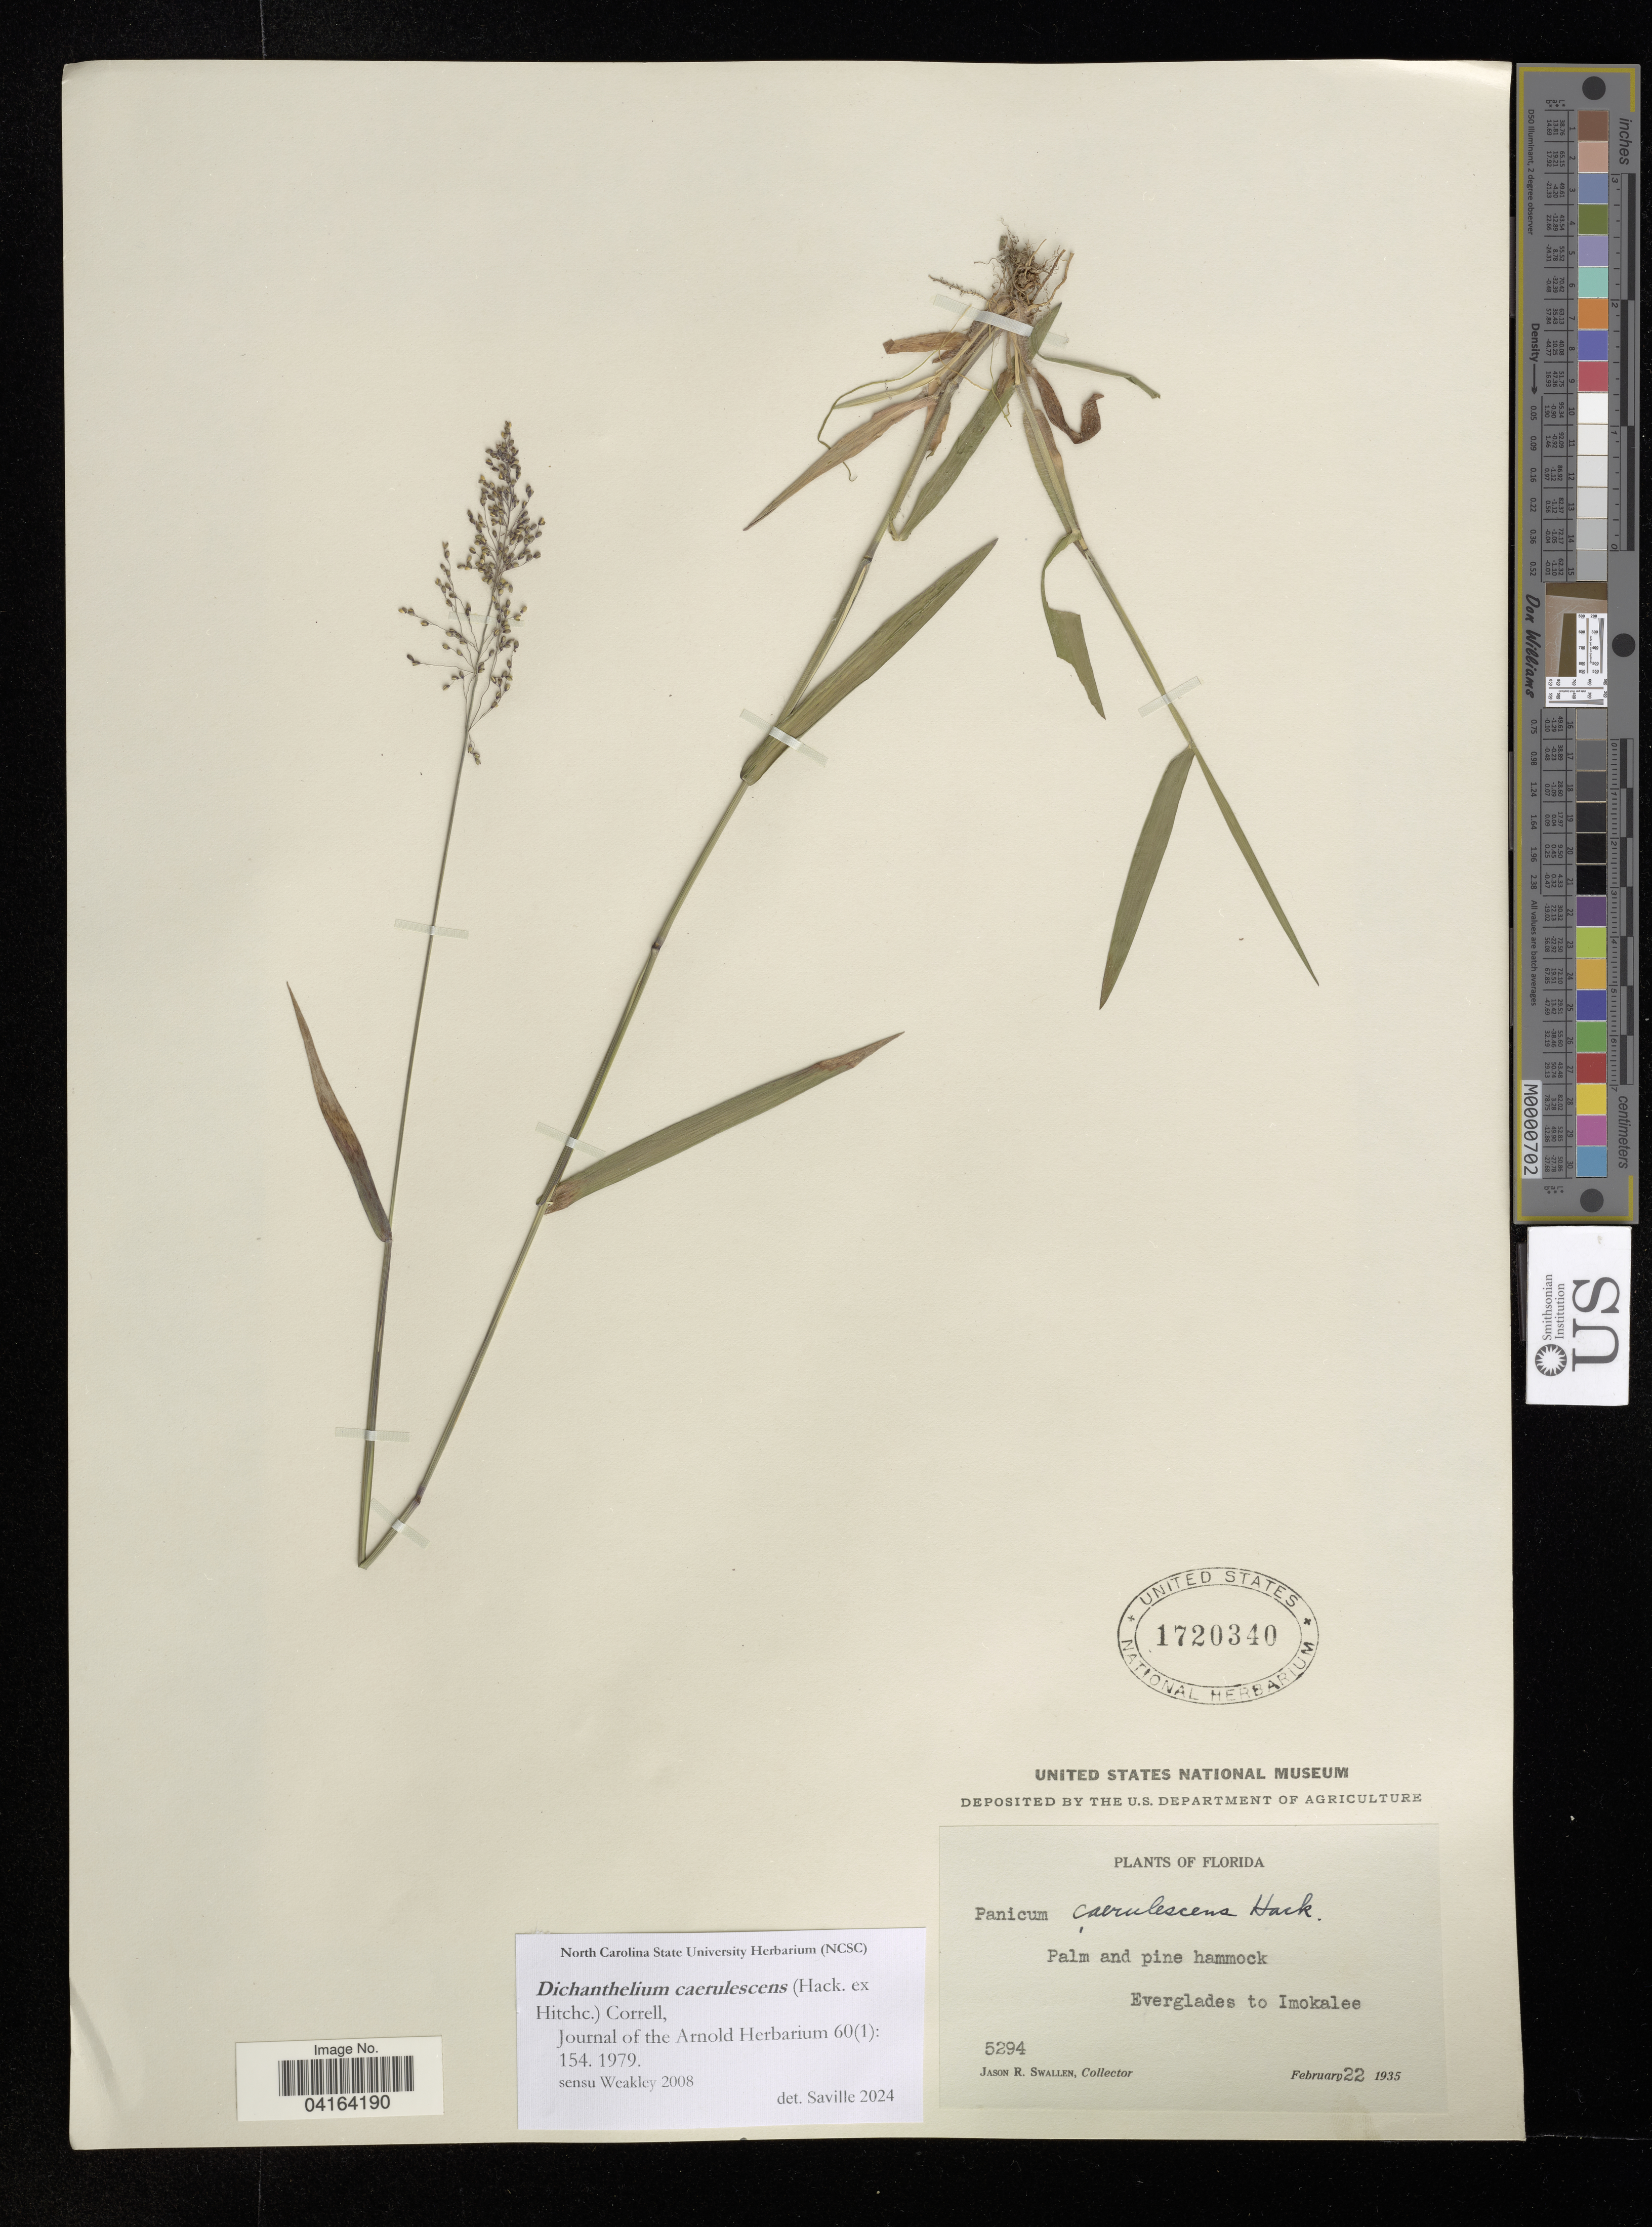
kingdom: Plantae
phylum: Tracheophyta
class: Liliopsida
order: Poales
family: Poaceae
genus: Dichanthelium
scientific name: Dichanthelium caerulescens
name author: (Hack. ex Hitchc.) Correll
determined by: Saville, A. C., (NCSC), North Carolina State University (UNITED STATES)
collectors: J. R. Swallen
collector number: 5294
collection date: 1935-02-22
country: United States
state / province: Florida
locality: Palm and pine hammock. Everglades to Imokalee.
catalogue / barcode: US 1720340